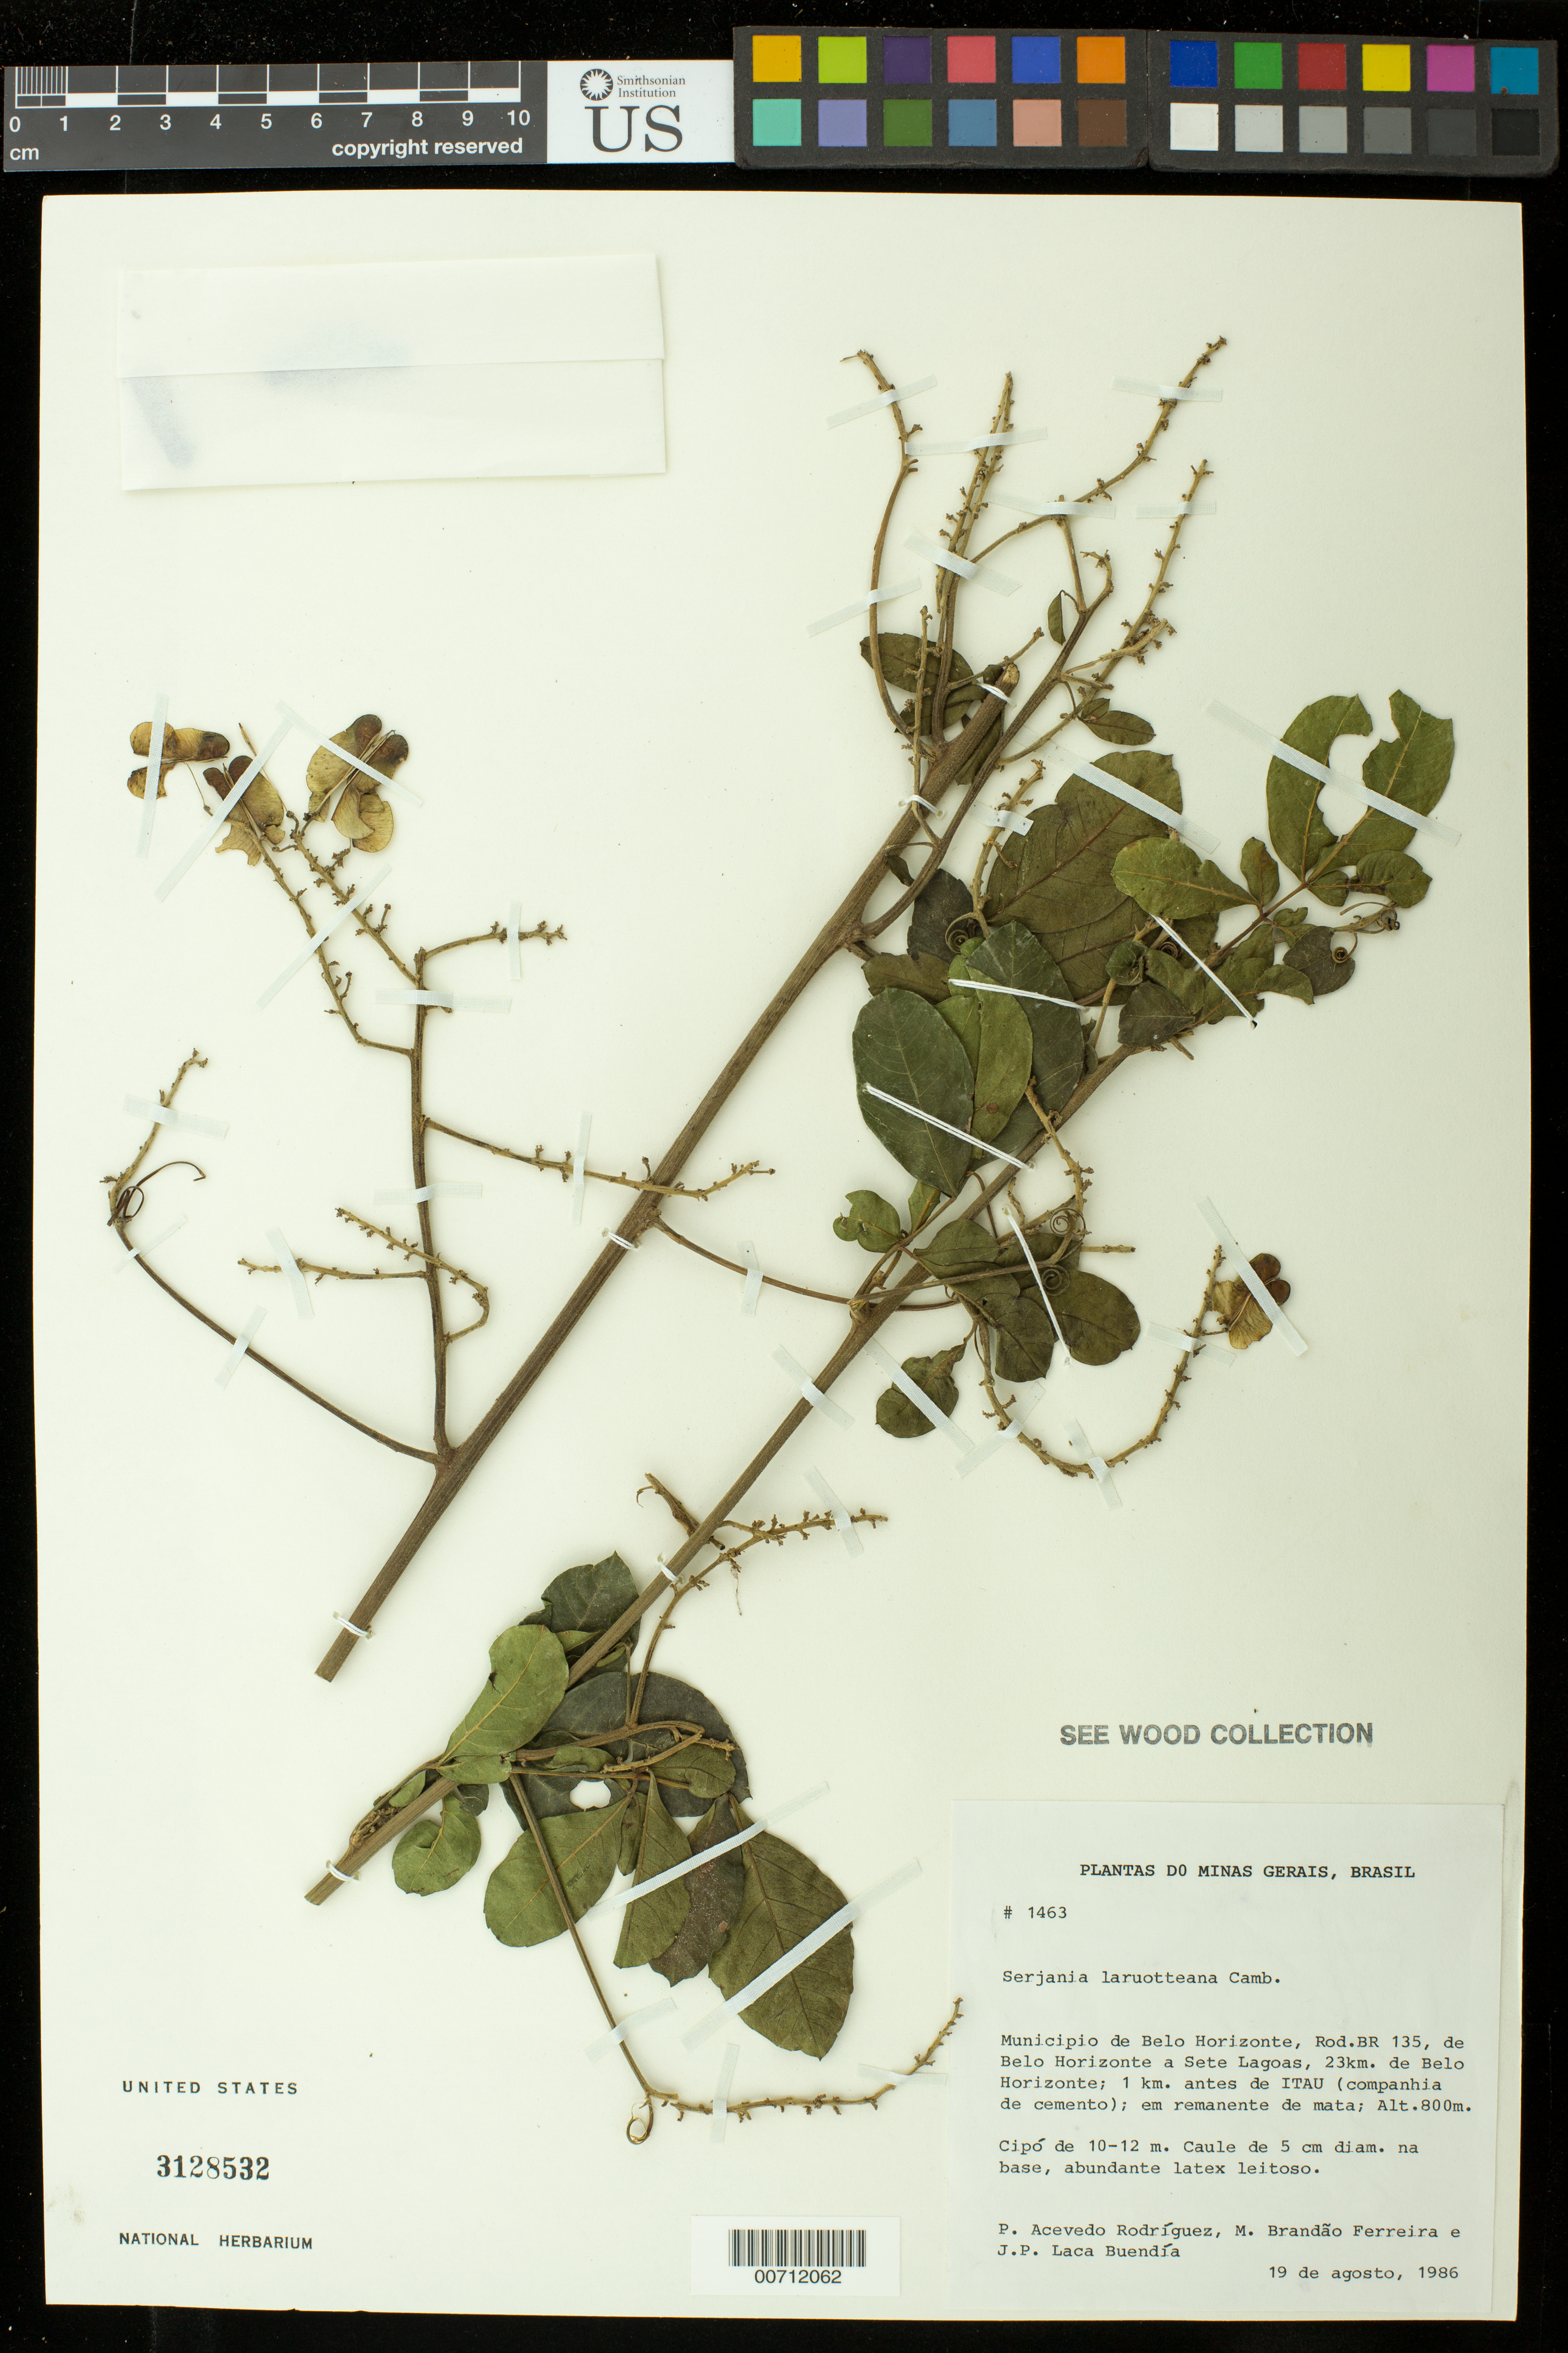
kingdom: Plantae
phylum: Tracheophyta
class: Magnoliopsida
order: Sapindales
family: Sapindaceae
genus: Serjania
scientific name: Serjania laruotteana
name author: Cambess.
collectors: P. Acevedo-Rodr., M. B. Ferreira & J. P. Buendía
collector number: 1463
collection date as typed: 18 Aug 1986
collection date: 1986-08-18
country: Brazil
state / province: Minas Gerais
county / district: Belo Horizonte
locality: Minas Gerais; Mun. de Belo Horizonte; carretera BR 135; 23 k de Belo Horizonte hacia Sete Lagoa (1 km antes de ITAU - Compania de Cemento).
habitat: Al margen de remanente de bosque.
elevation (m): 800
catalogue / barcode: US 3128532